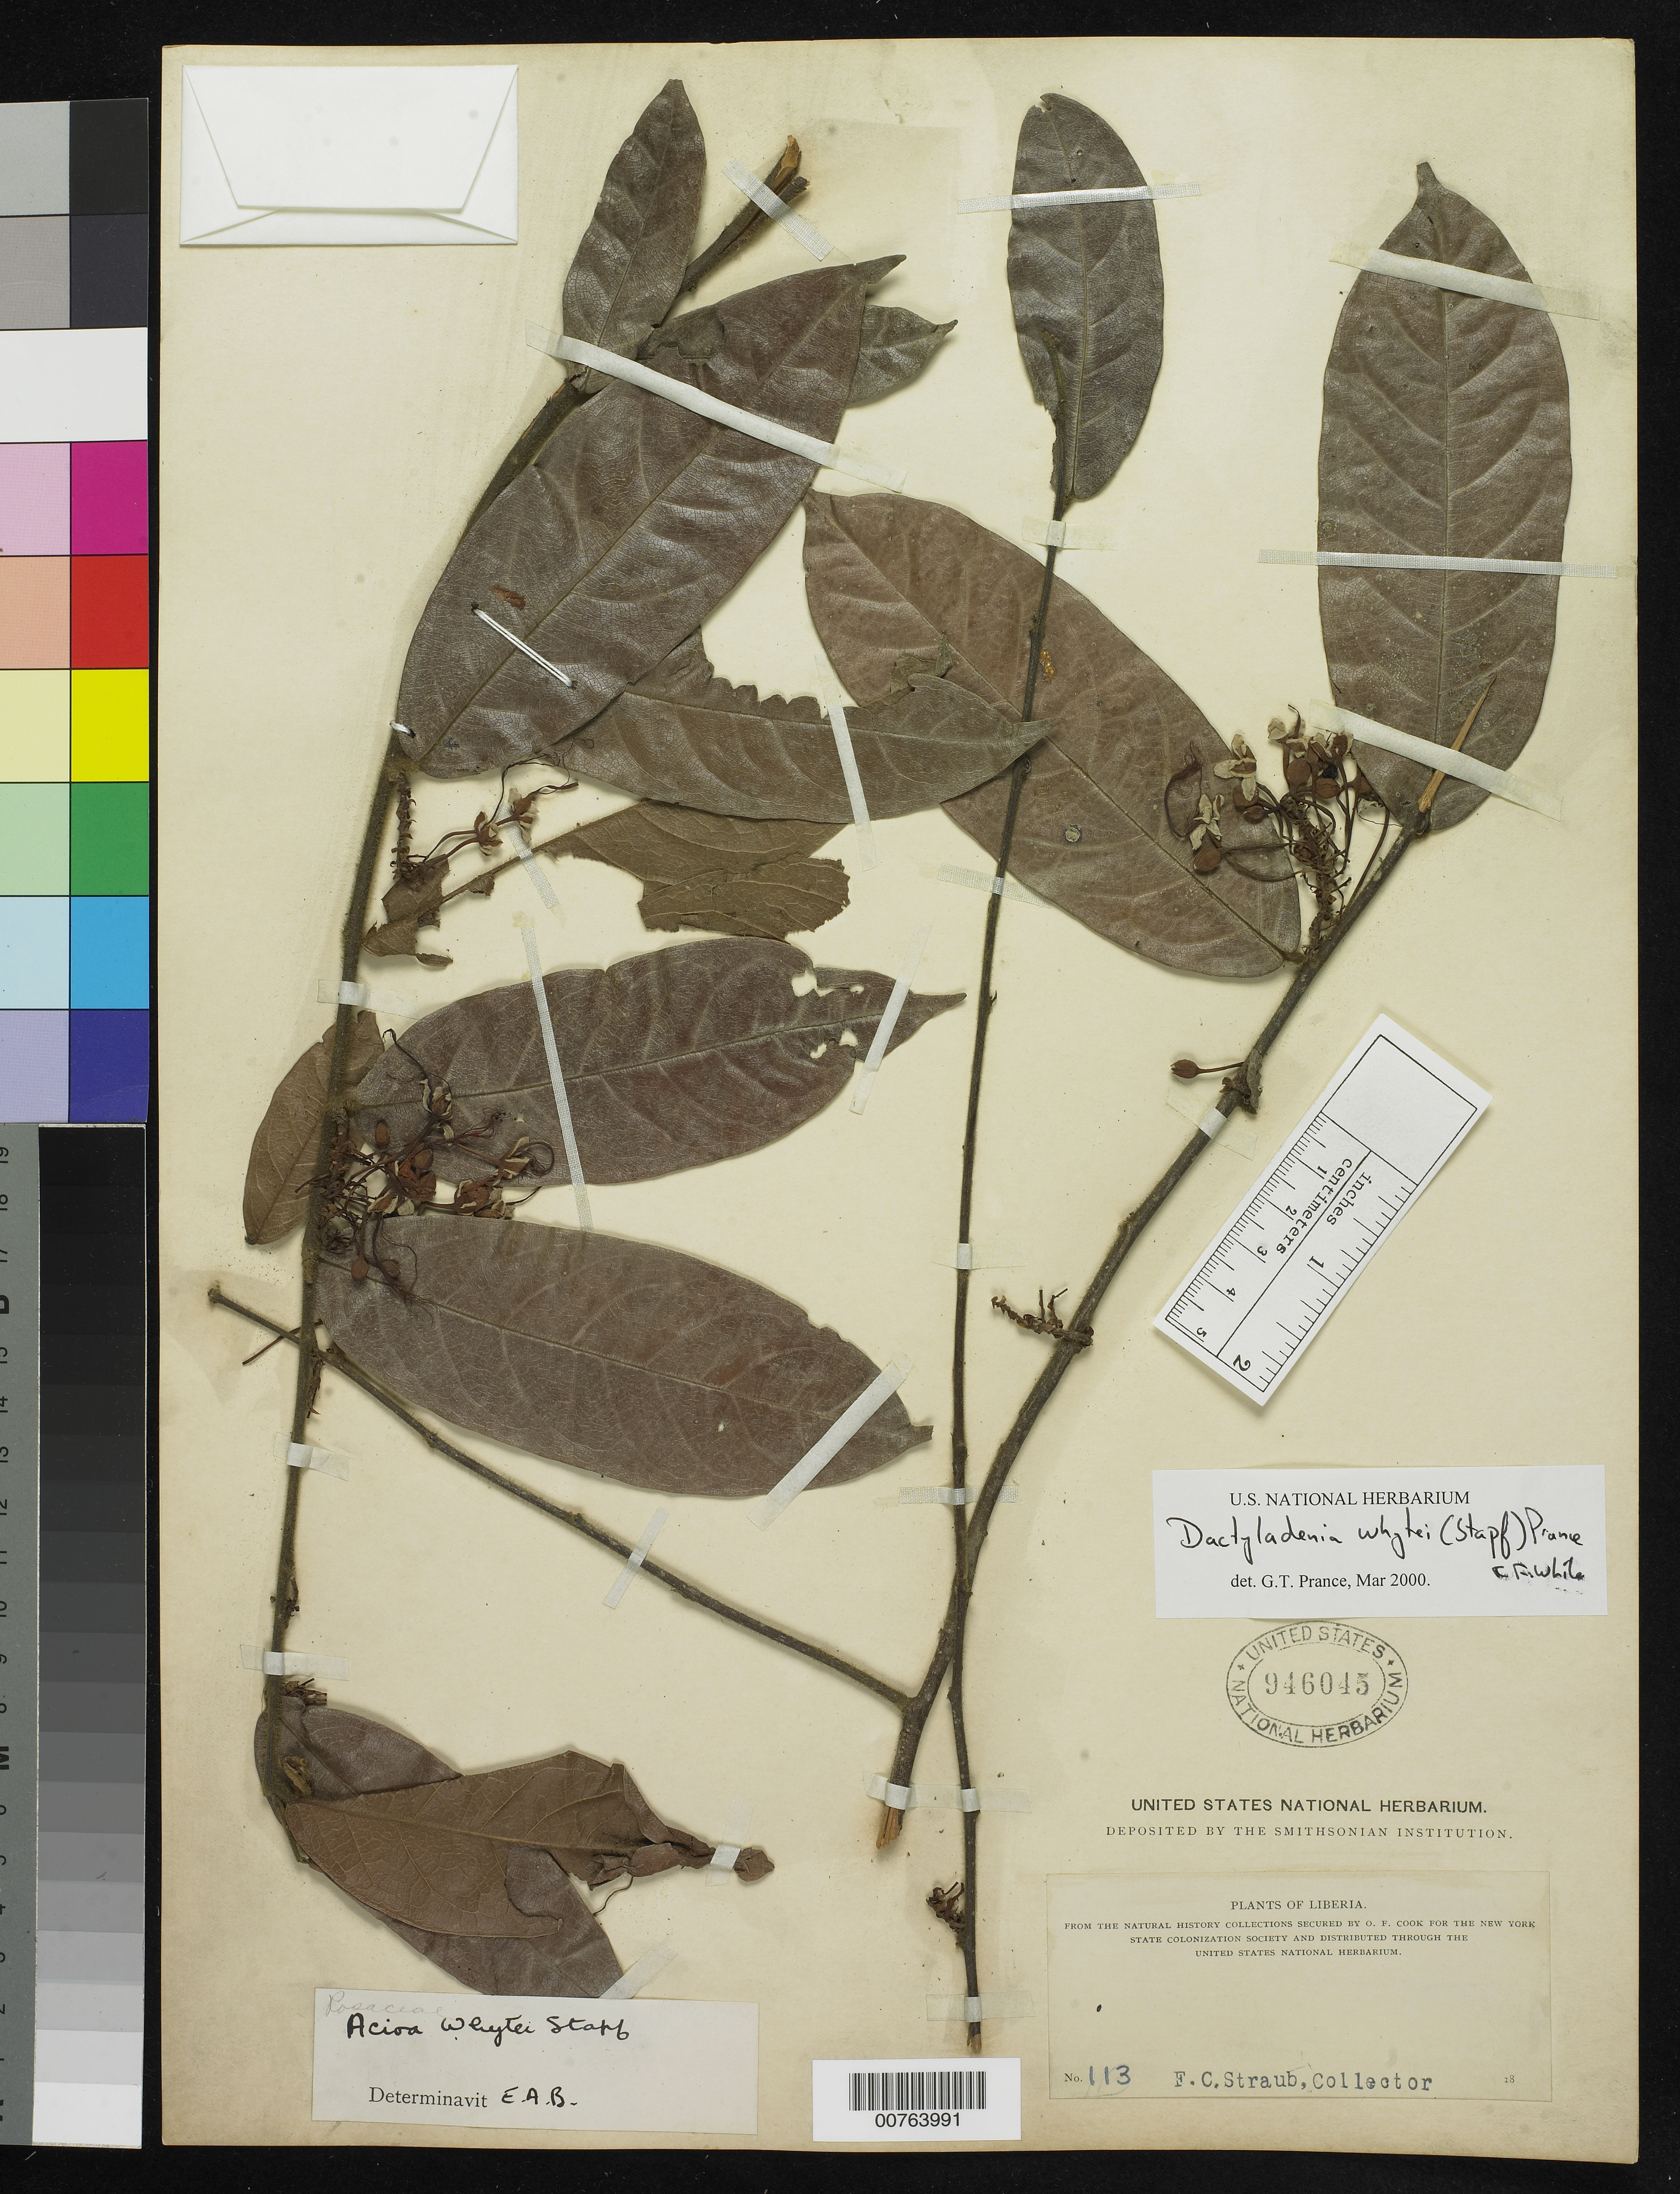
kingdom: Plantae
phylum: Tracheophyta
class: Magnoliopsida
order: Malpighiales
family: Chrysobalanaceae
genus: Dactyladenia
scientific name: Dactyladenia whytei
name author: (Stapf) Prance & F. White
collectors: F. Straub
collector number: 113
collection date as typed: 18--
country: Liberia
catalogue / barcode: US 946045